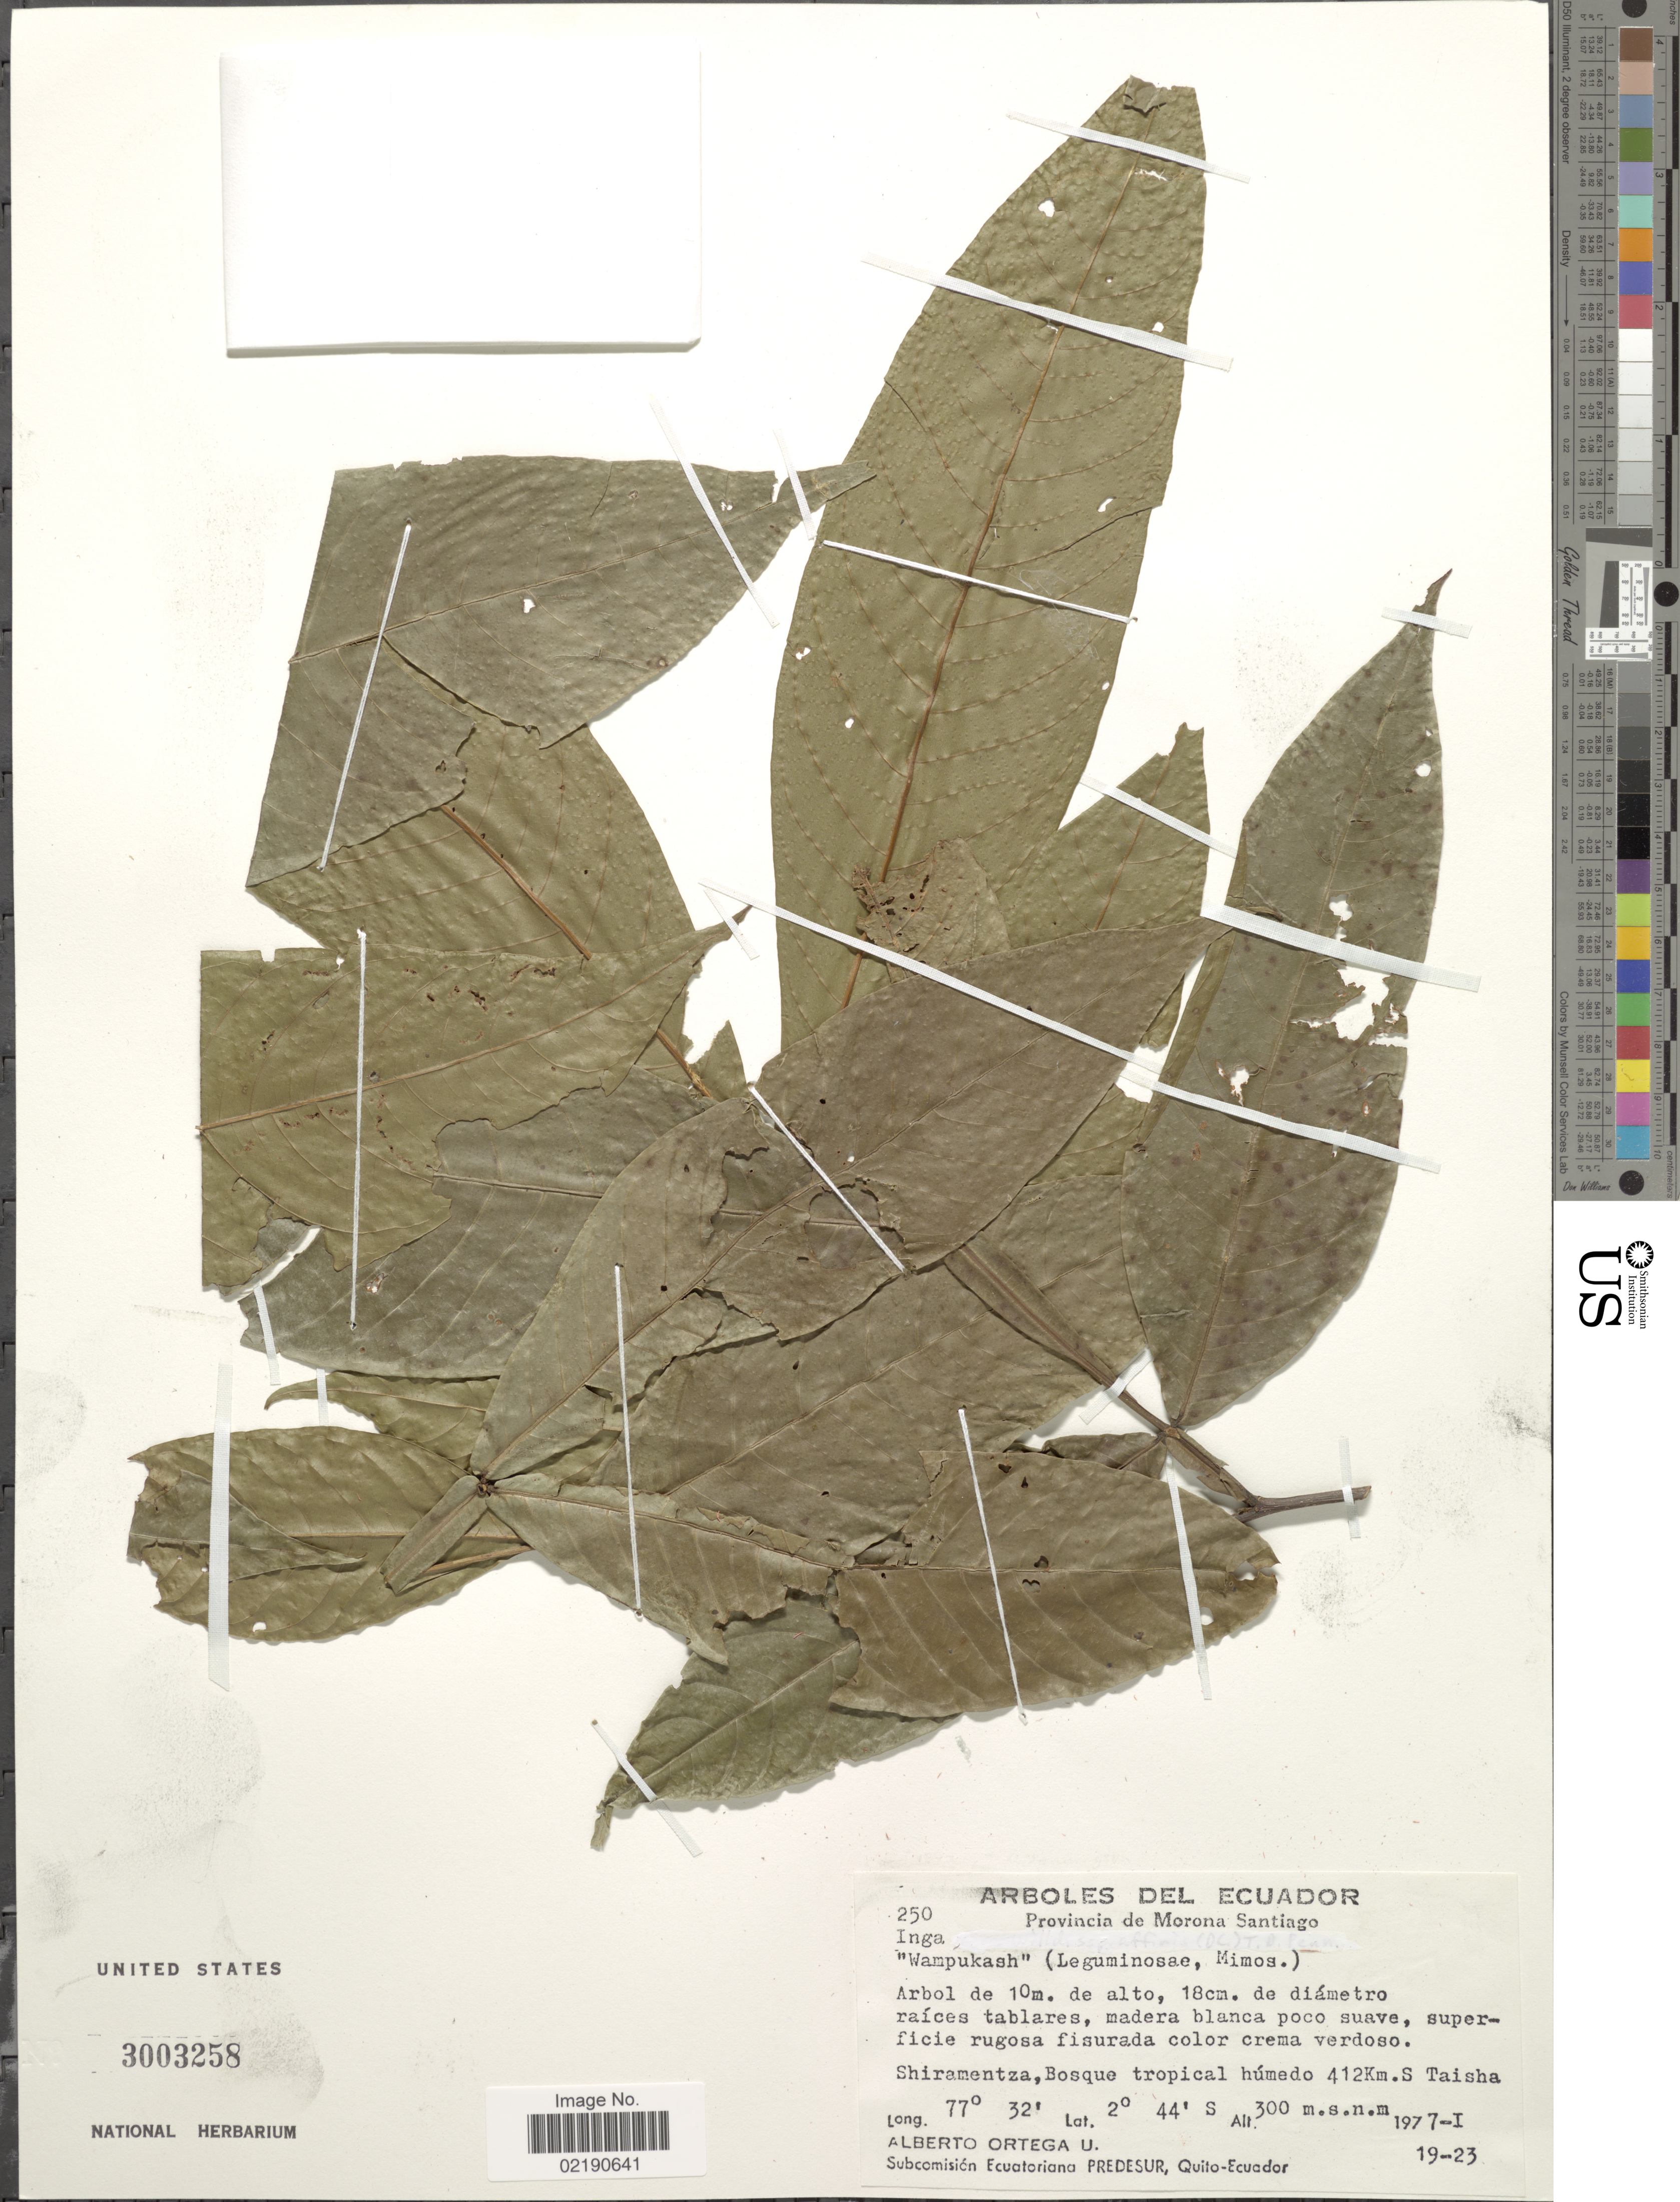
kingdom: Plantae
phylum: Tracheophyta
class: Magnoliopsida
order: Fabales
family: Fabaceae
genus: Inga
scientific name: Inga sp.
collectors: A. T. Ortega U.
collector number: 250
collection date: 1977-01-19/1977-01-23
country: Ecuador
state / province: Morona-Santiago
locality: Shiramentza, Bosque tropical humedo 412 km S Taisha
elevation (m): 300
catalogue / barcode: US 3003258